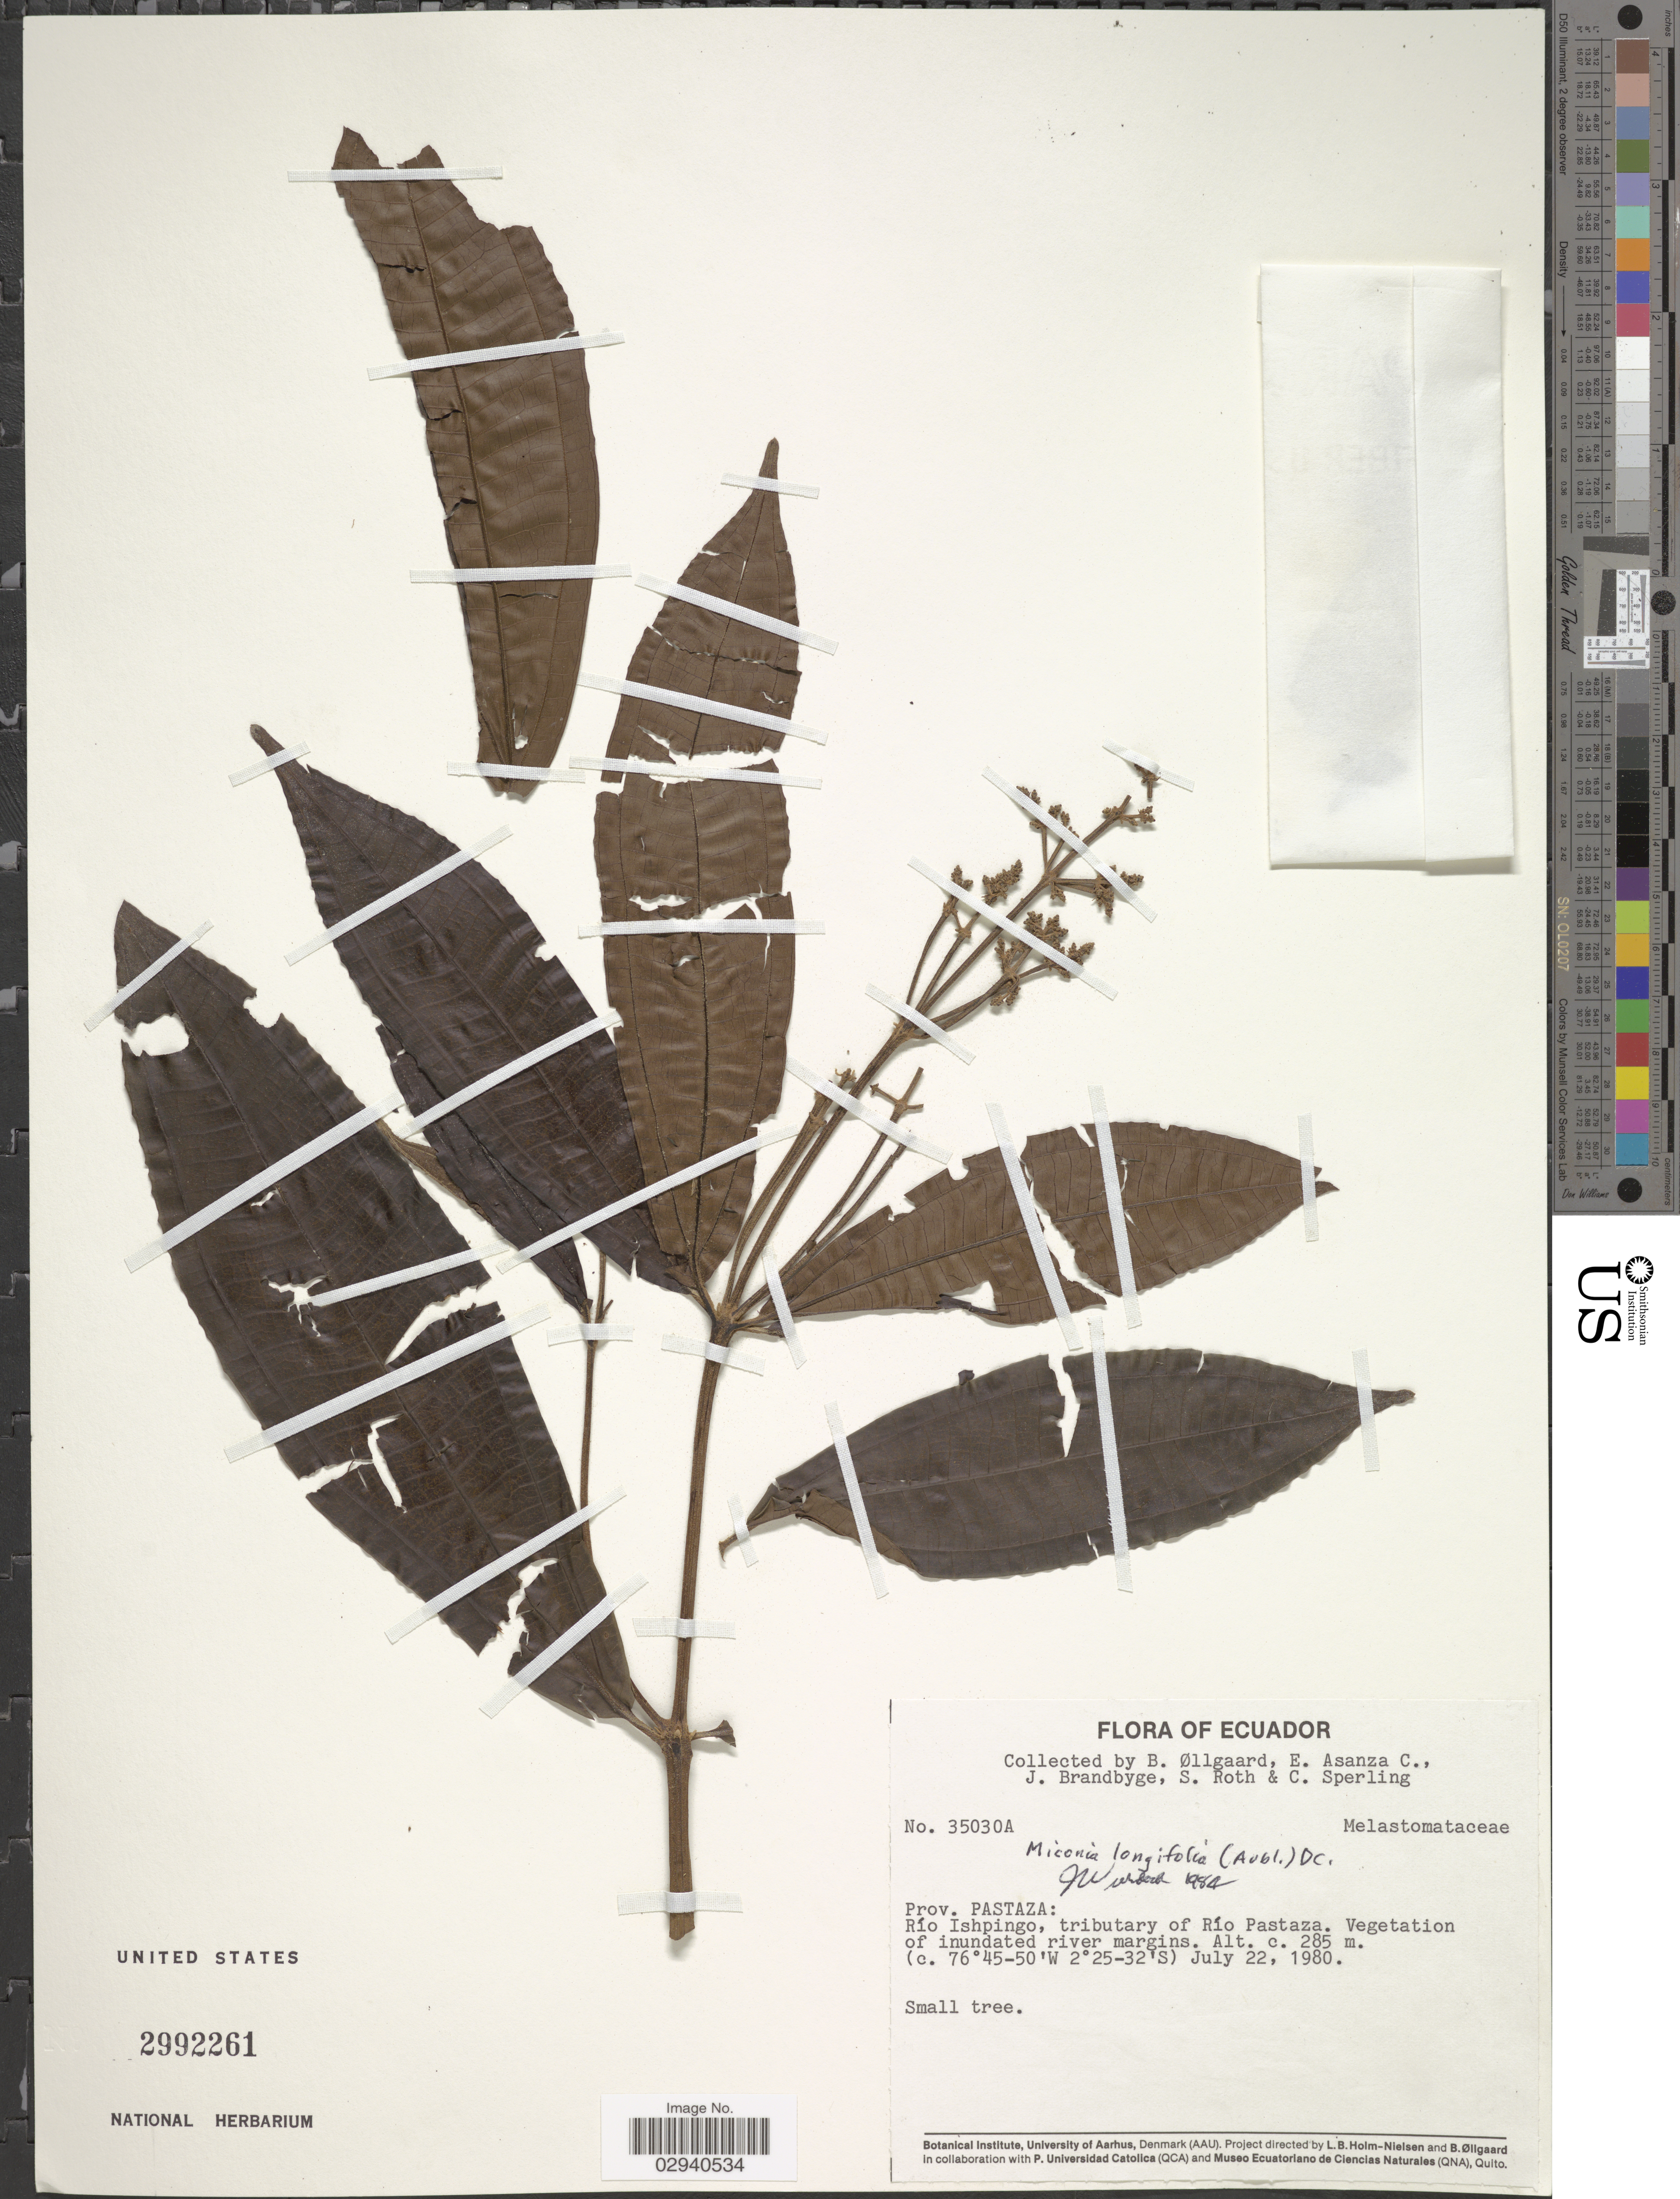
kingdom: Plantae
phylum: Tracheophyta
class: Magnoliopsida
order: Myrtales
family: Melastomataceae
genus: Miconia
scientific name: Miconia longifolia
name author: (Aubl.) DC.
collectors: B. Øllgaard, E. Asanza C., J. Brandbyge, S. Roth & C. Sperling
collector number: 35030A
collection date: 1980-07-22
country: Ecuador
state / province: Pastaza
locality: Río Ishpingo, tributary of Río Pastaza. Vegetation of inundated river margins.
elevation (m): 285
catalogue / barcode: US 2992261